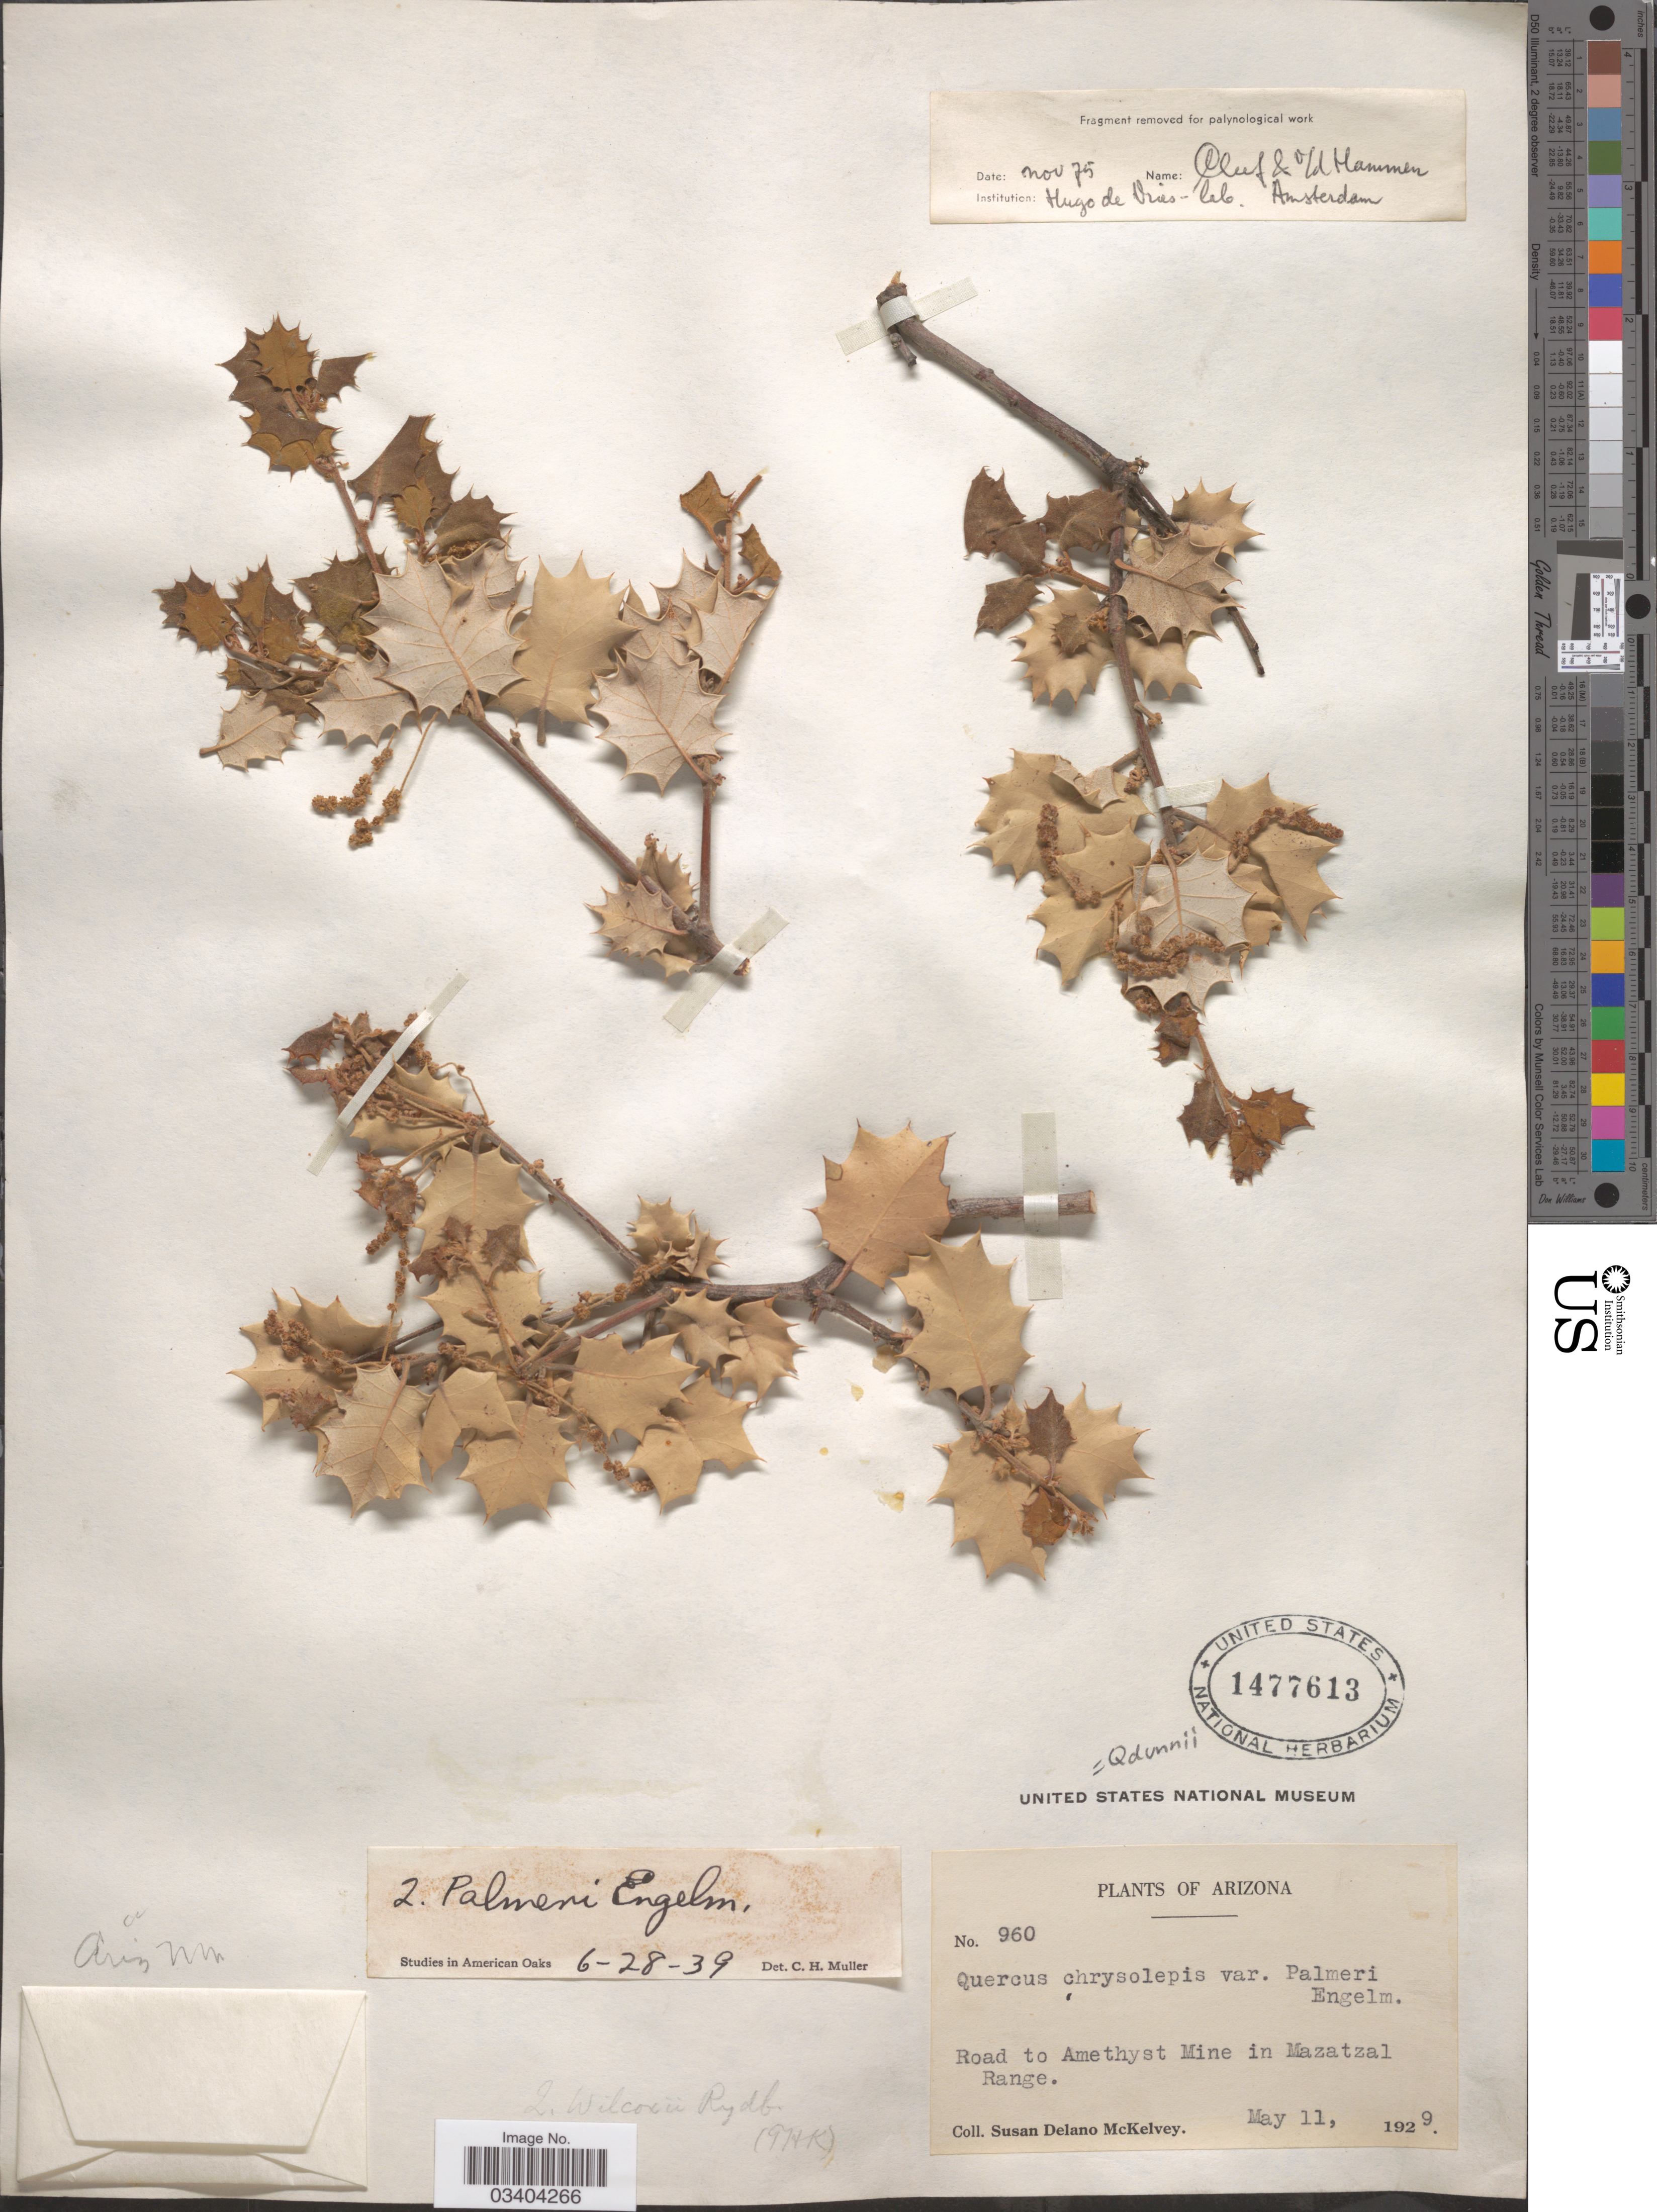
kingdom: Plantae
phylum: Tracheophyta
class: Magnoliopsida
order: Fagales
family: Fagaceae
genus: Quercus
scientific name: Quercus dunnii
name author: Kellogg ex Curran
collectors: S. A. McKelvey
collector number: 960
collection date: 1929-05-11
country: United States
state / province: Arizona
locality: Road to Amethyst Mine in Mazatzal Range.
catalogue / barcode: US 1477613